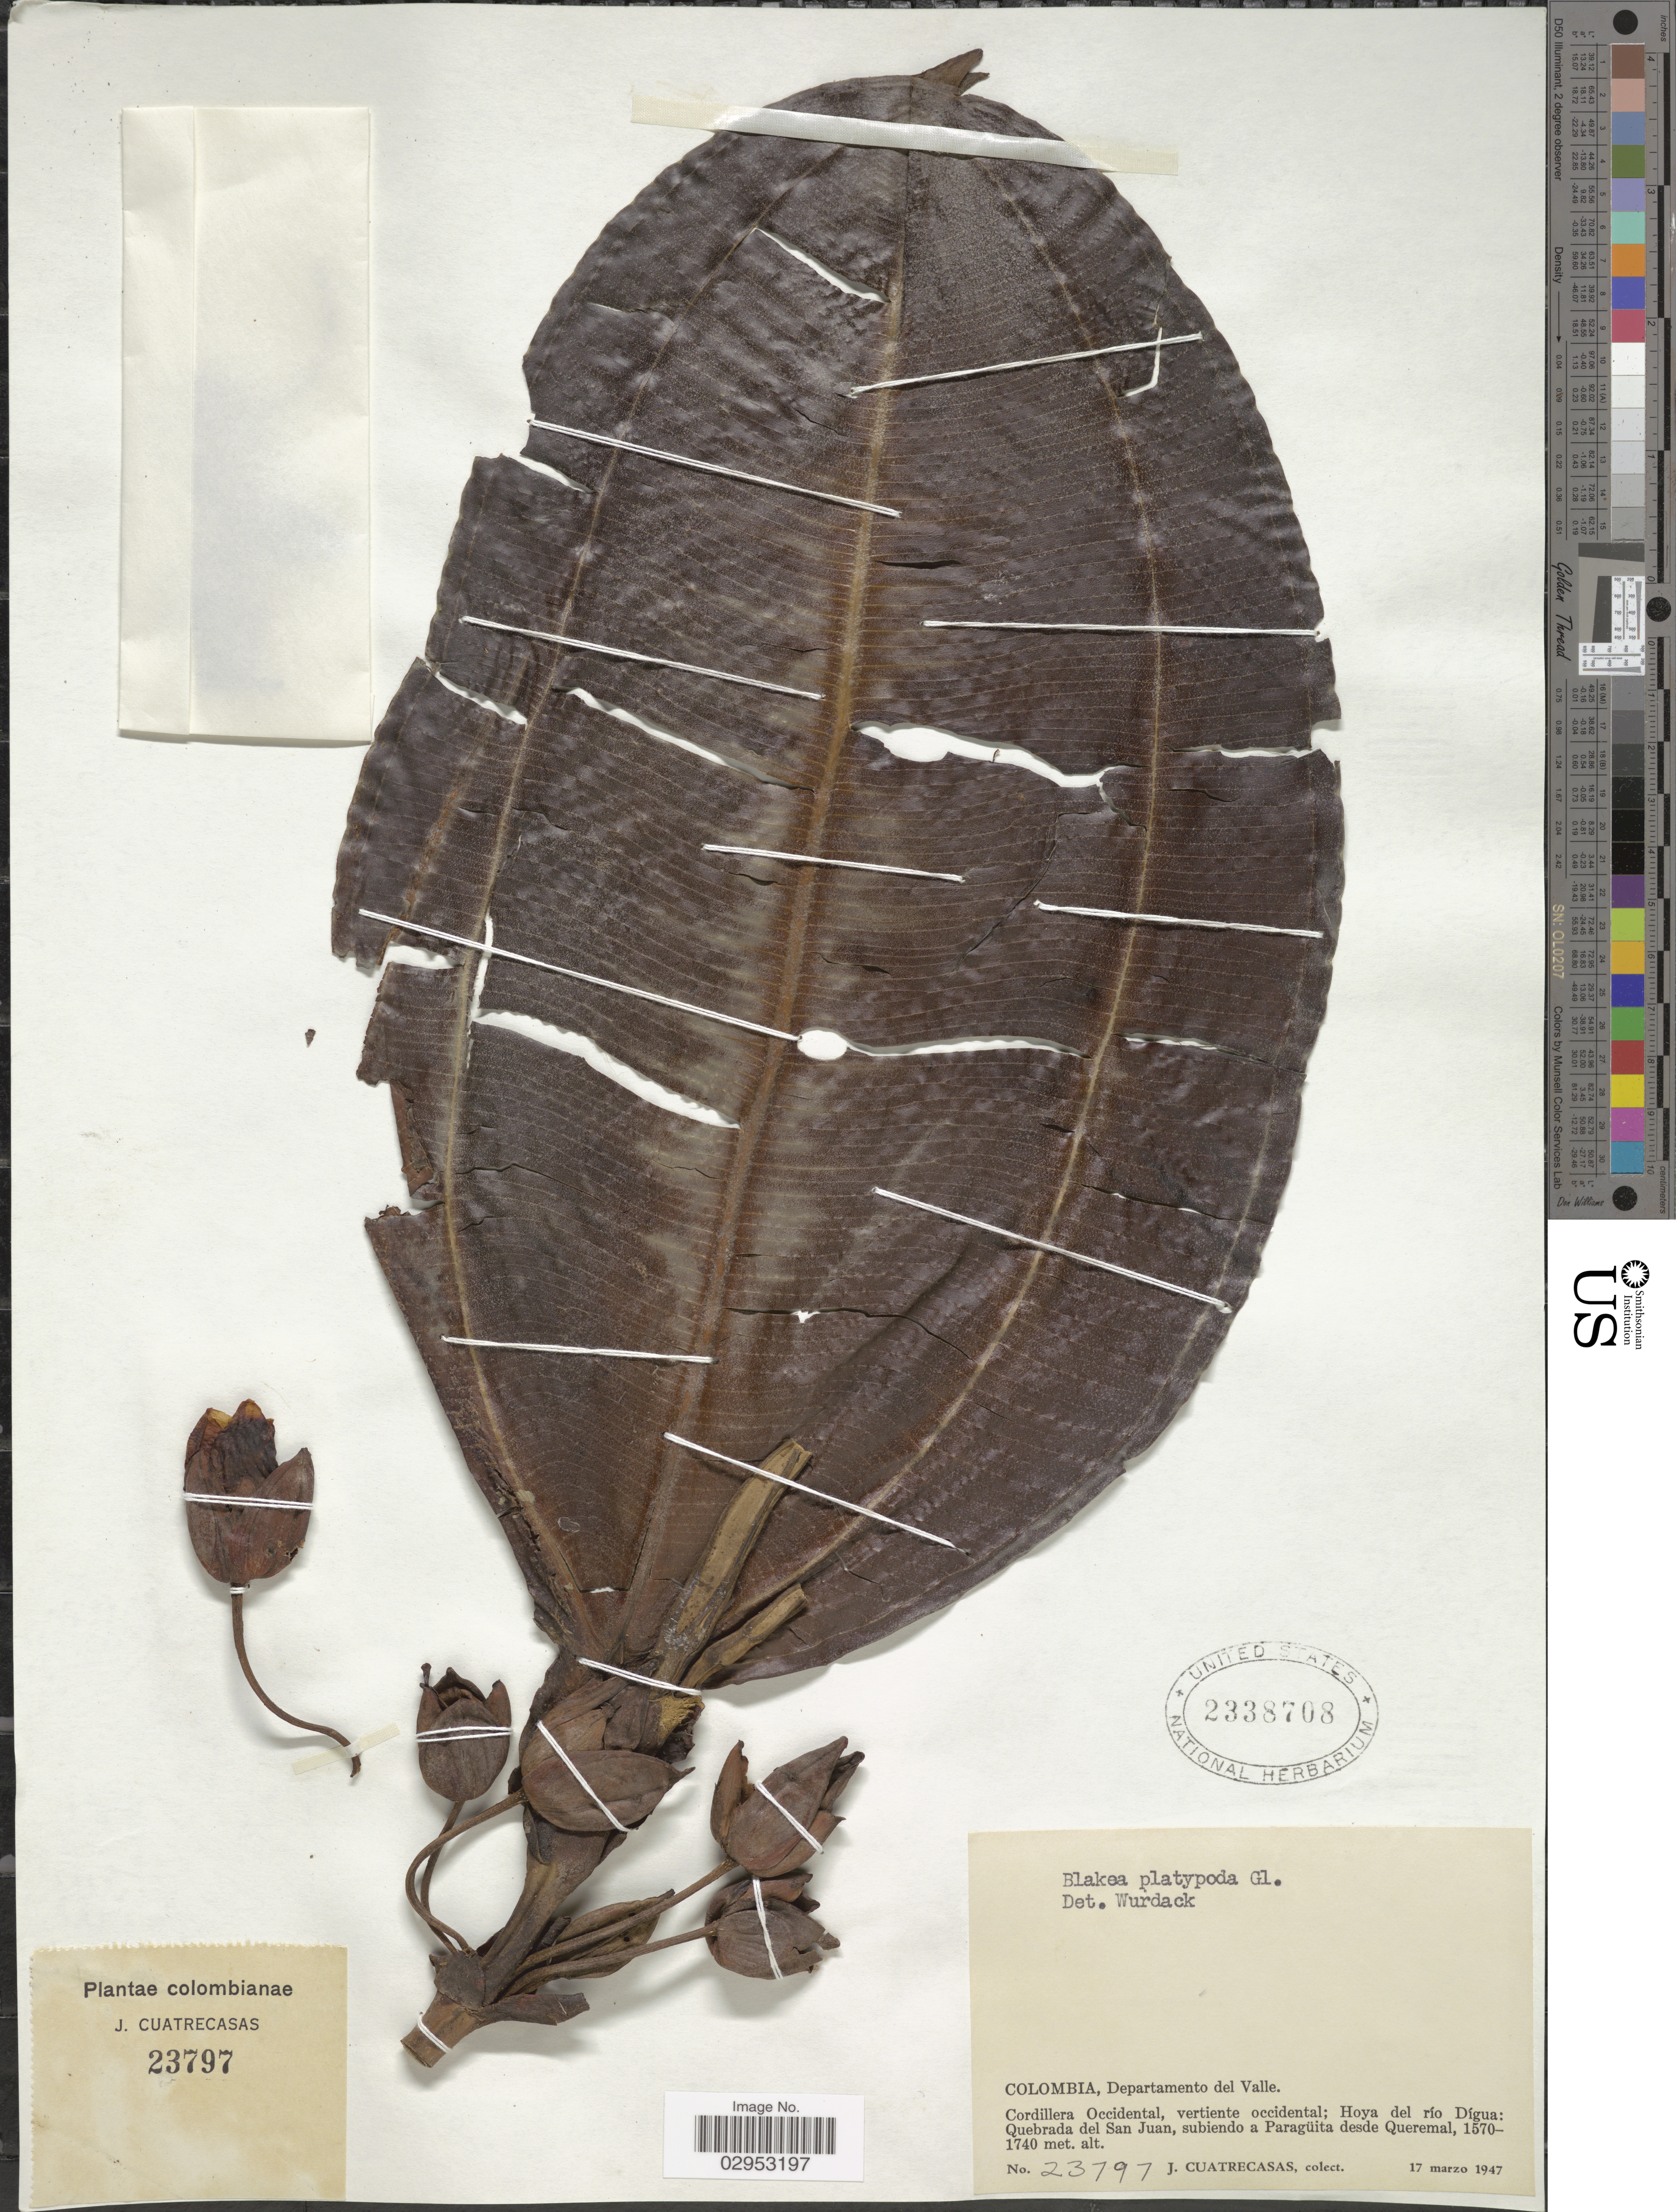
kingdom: Plantae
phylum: Tracheophyta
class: Magnoliopsida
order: Myrtales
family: Melastomataceae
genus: Blakea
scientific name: Blakea platypoda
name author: Gleason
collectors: J. Cuatrecasas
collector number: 23797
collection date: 1947-03-17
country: Colombia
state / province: Valle del Cauca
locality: Departamento del Valle. Cordillera Occidental, vertiente occidental; Hoya del río Dígua: Quebrada del San Juan, subiendo a Paragüita desede Queremal.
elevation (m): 1570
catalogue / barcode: US 2338708